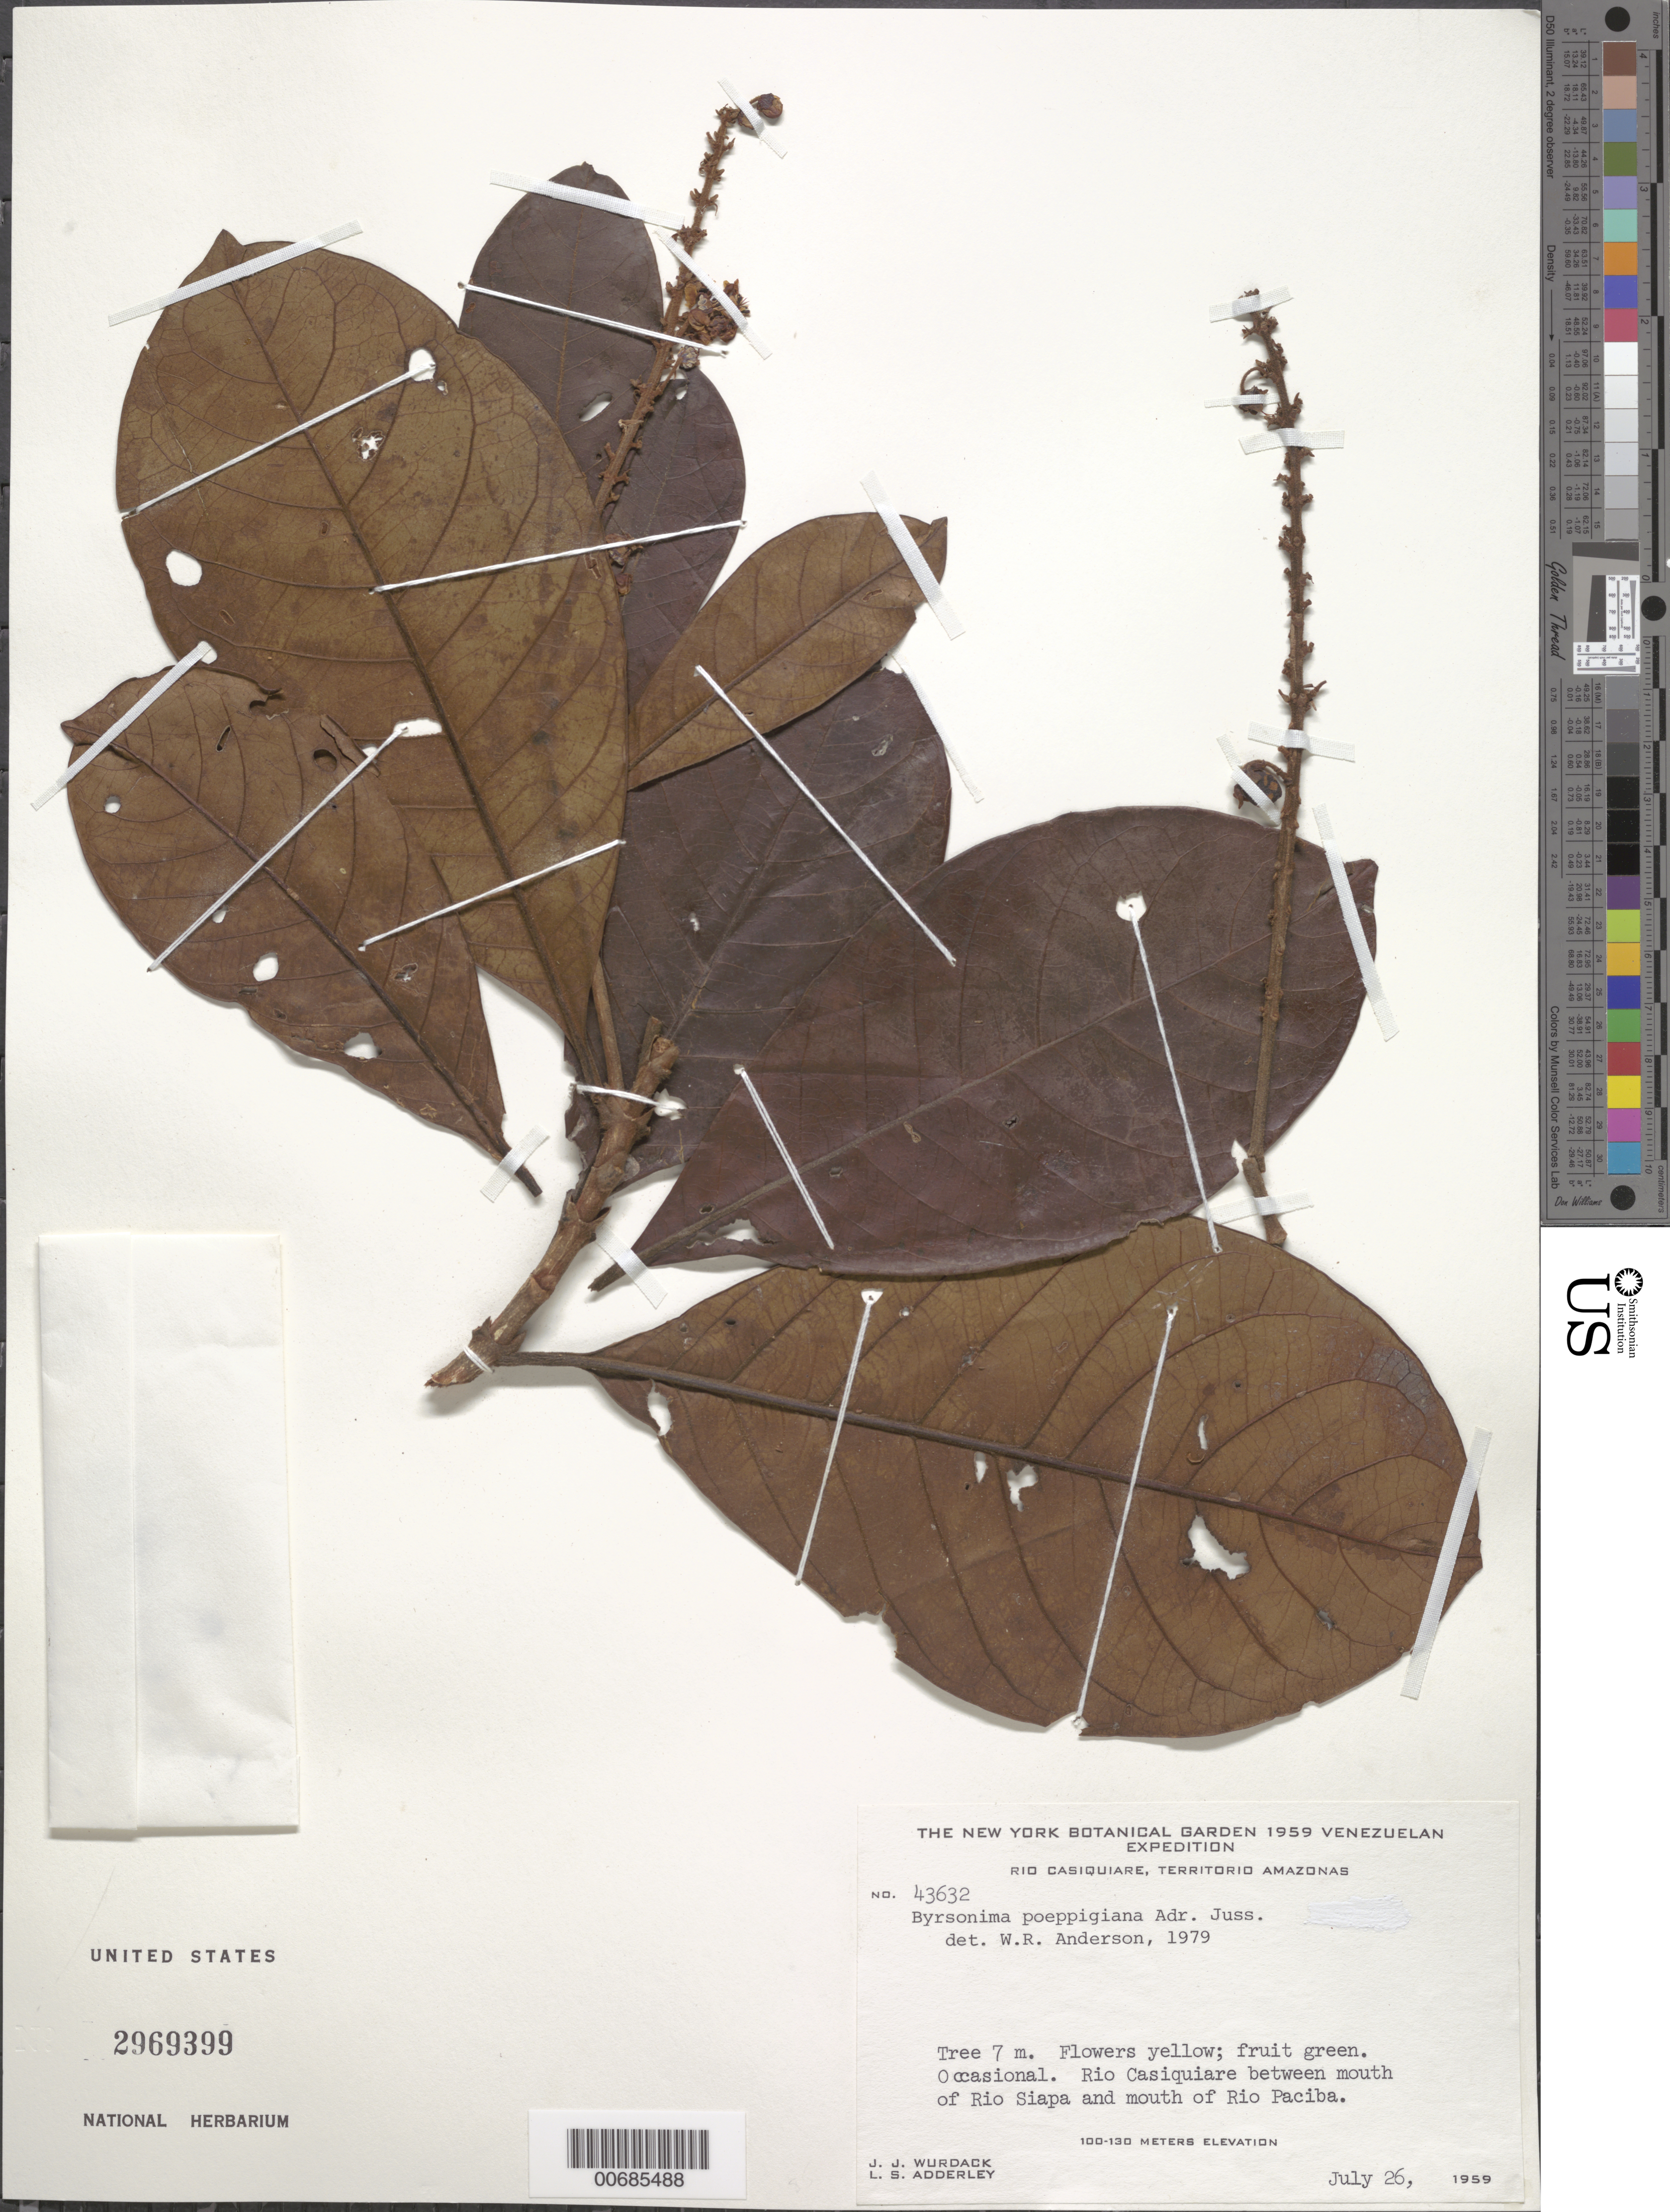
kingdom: Plantae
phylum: Tracheophyta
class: Magnoliopsida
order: Malpighiales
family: Malpighiaceae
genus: Byrsonima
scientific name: Byrsonima poeppigiana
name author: A. Juss.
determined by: Anderson, W. R., (MICH), University of Michigan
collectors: J. J. Wurdack & L. S. Adderley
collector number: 43632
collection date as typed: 26-Jul-59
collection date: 1959-07-26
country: Venezuela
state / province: Amazonas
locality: Río Casiquiare, between mouth of Río Siapa & mouth of Río Paciba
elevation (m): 100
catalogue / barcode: US 2969399